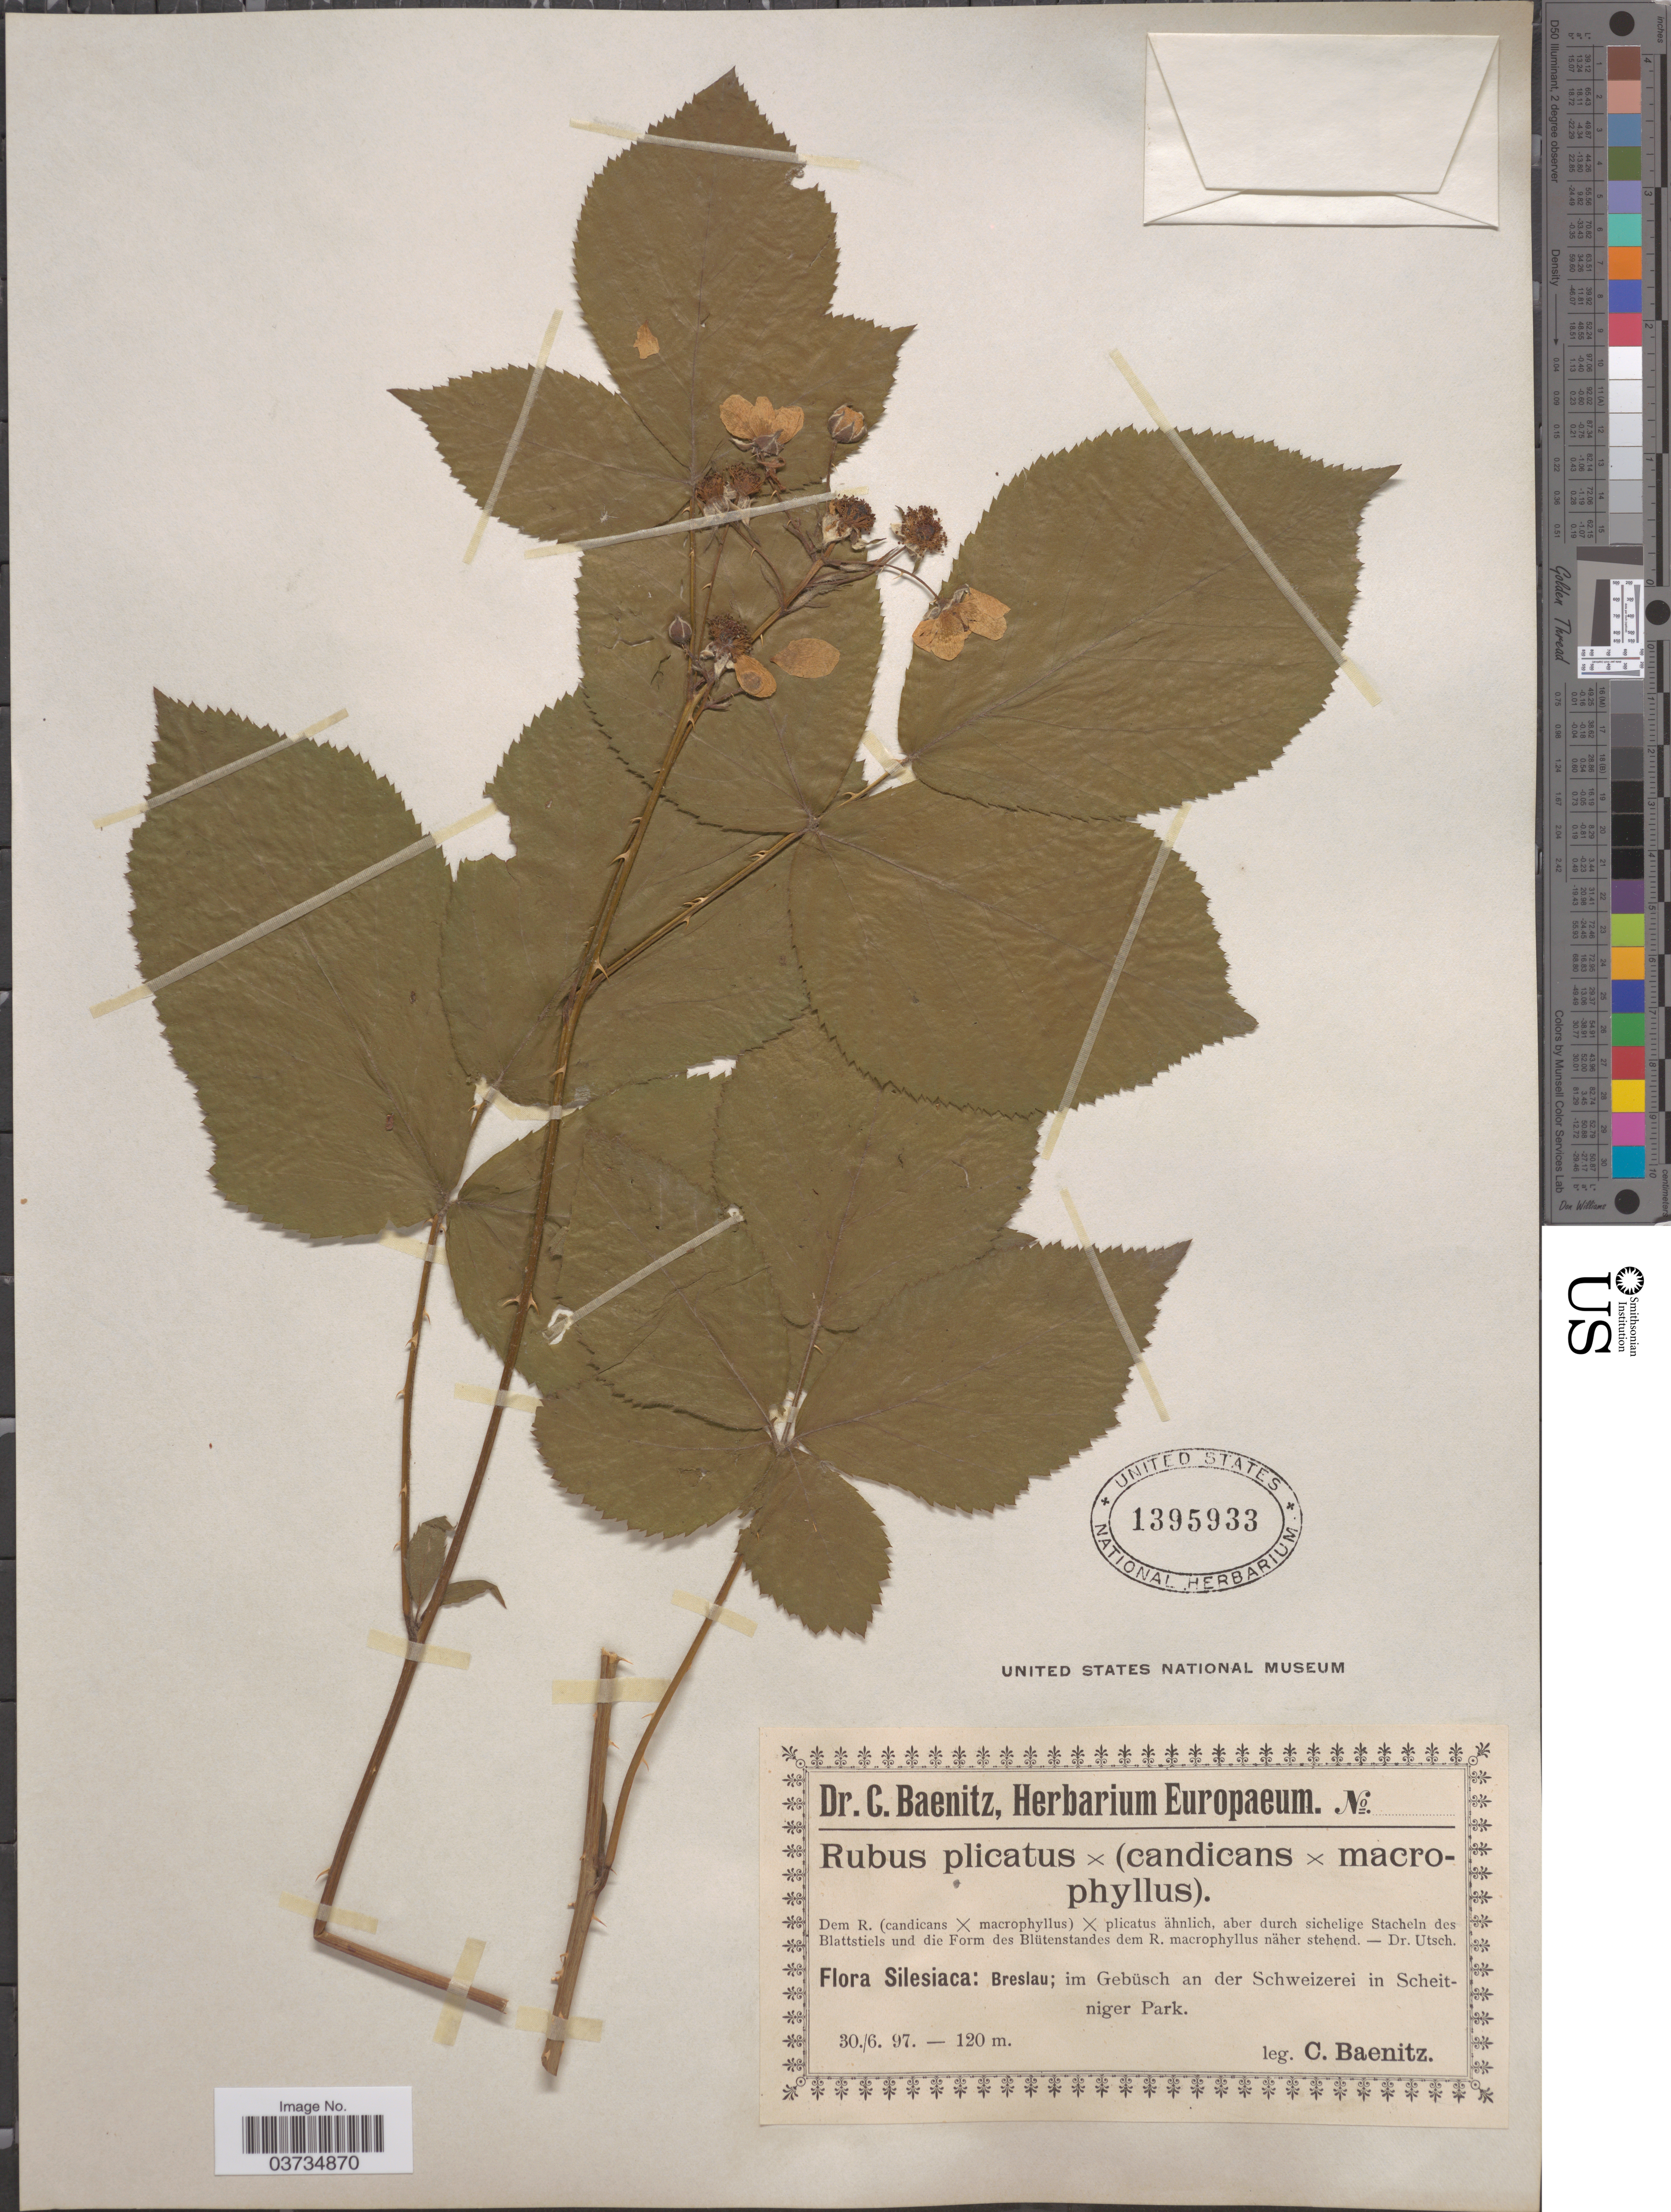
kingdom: Plantae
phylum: Tracheophyta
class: Magnoliopsida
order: Rosales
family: Rosaceae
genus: Rubus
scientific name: Rubus plicatus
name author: Weihe & Nees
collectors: C. G. Baenitz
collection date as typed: Transcribed d/m/y: 30/6/97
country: Poland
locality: Silesiaca: Breslau; im Gebüsch an der Schweizerei in Scheitniger Park.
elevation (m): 120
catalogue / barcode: US 1395933